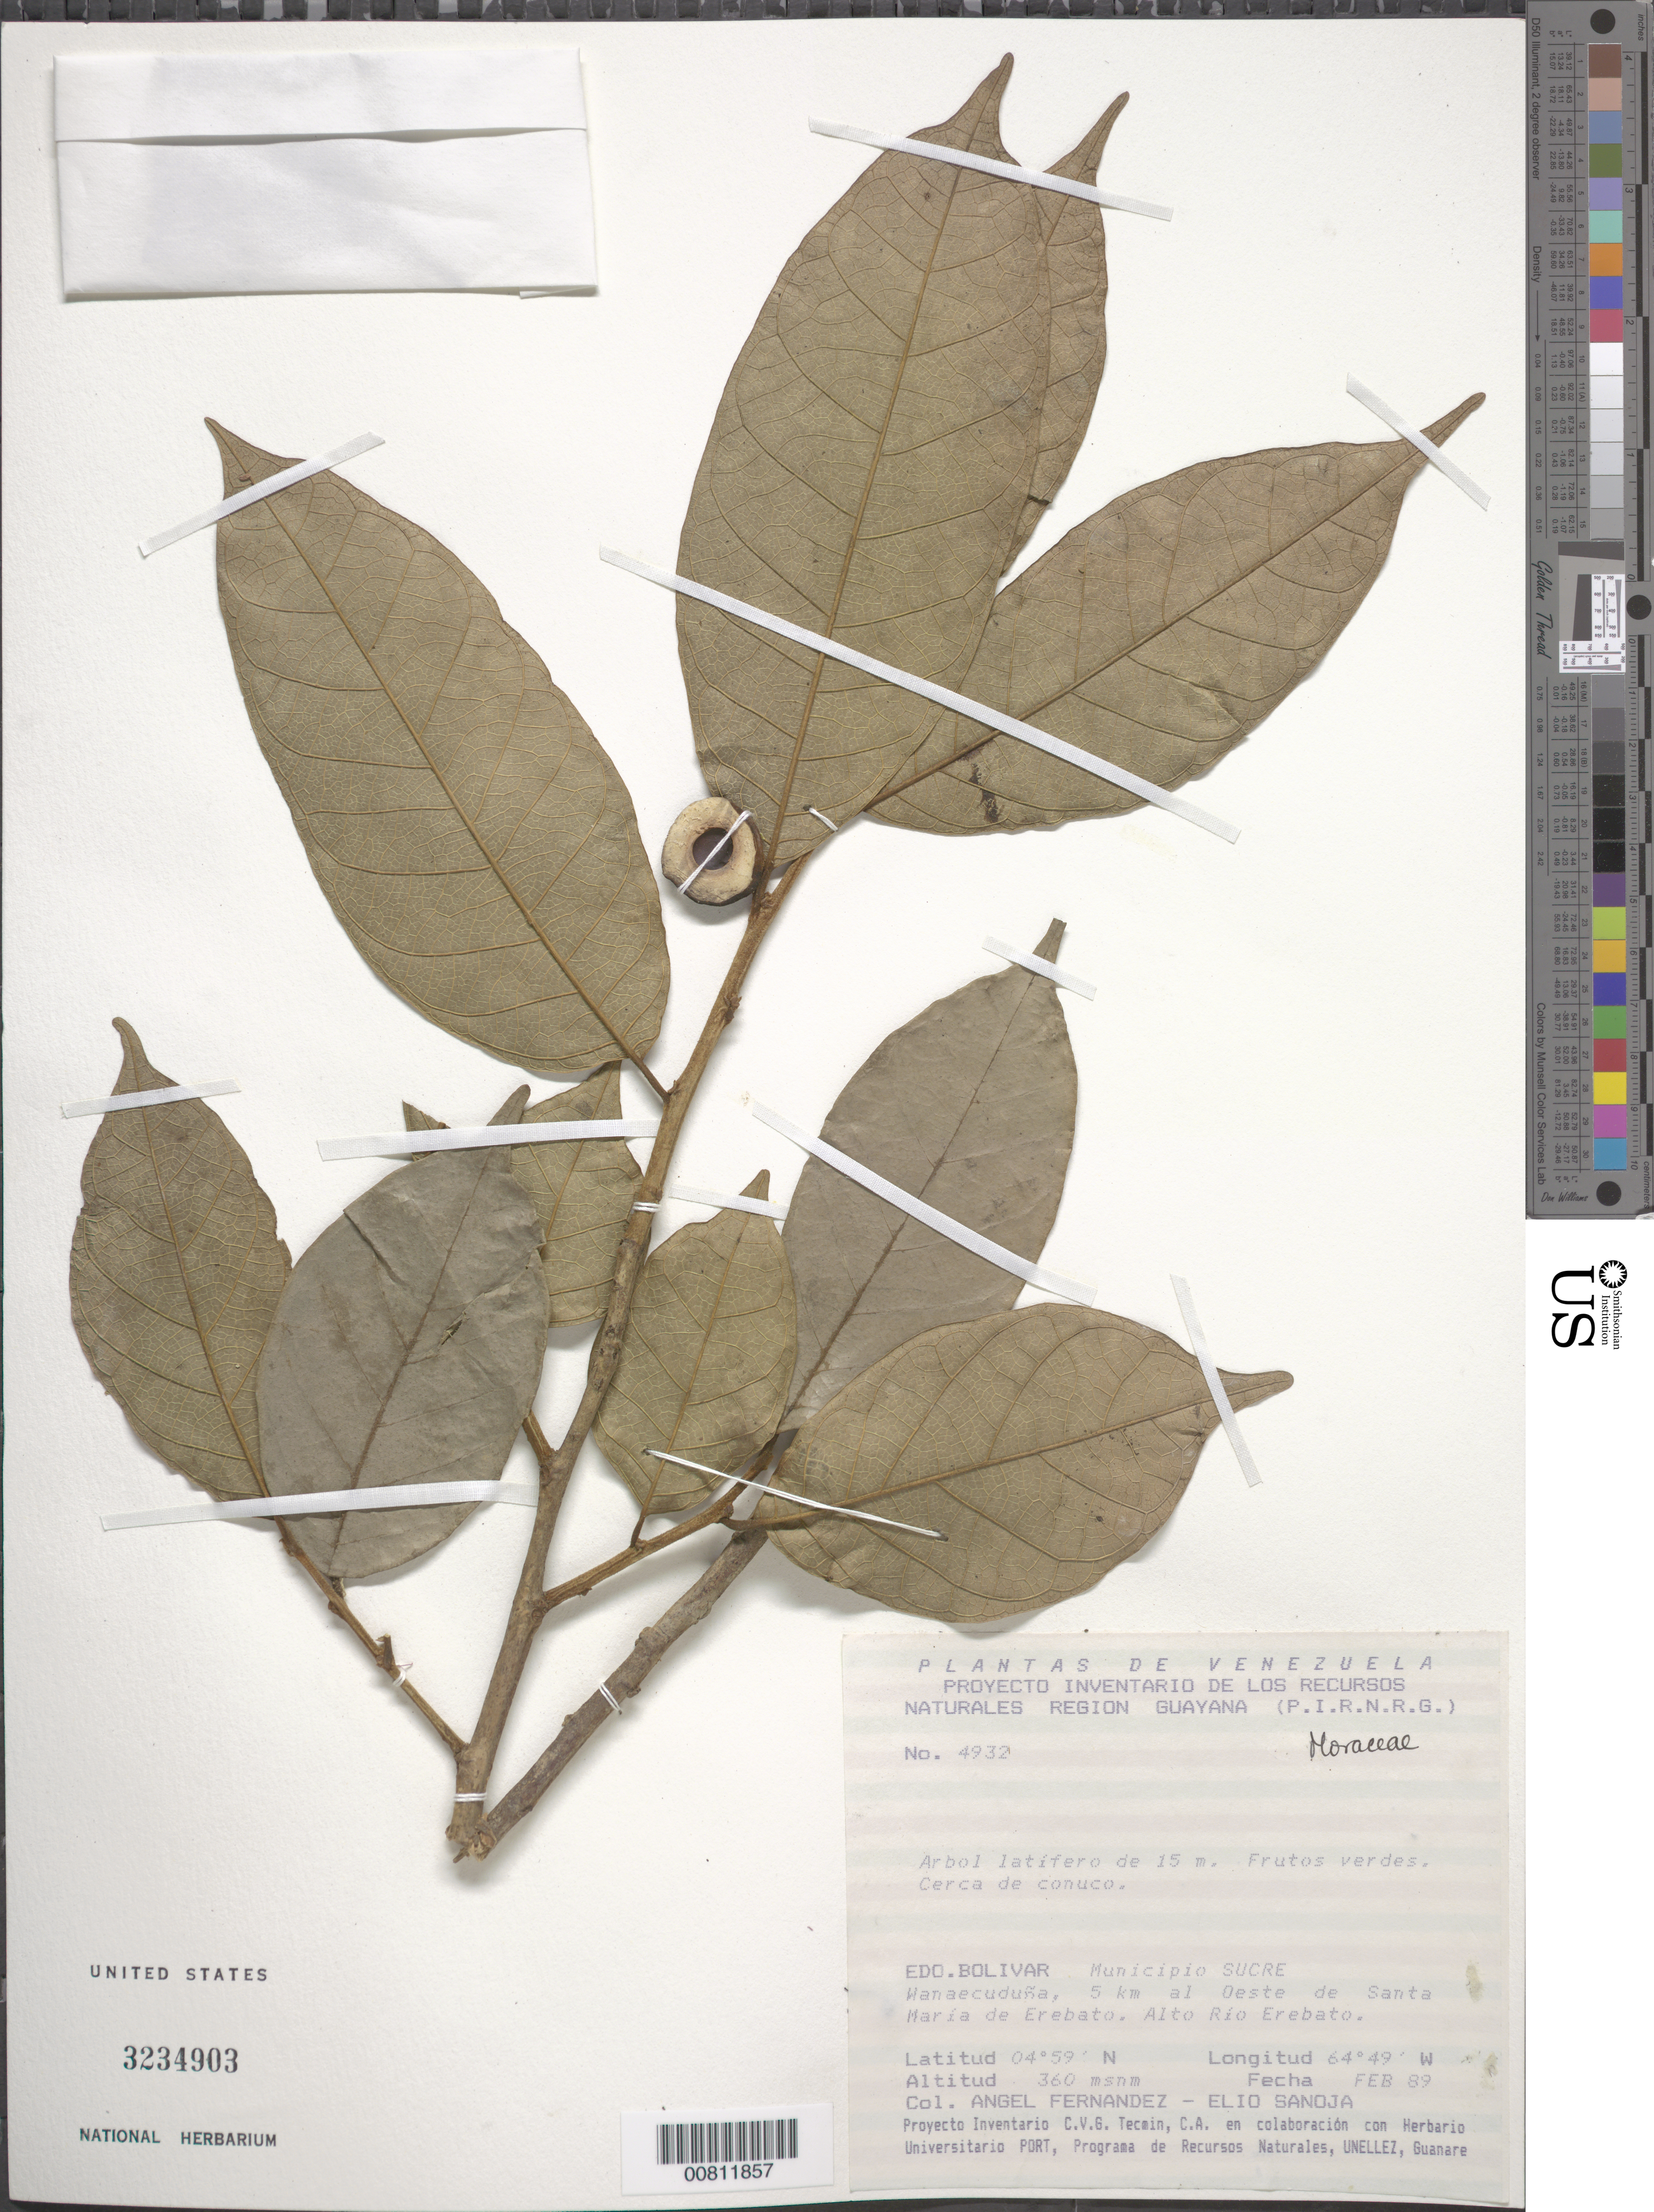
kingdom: Plantae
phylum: Tracheophyta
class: Magnoliopsida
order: Rosales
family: Moraceae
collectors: A. Fernández & E. Sanoja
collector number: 4932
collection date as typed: Feb-89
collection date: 1989-02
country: Venezuela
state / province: Bolívar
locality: Mun. Sucre, Wanaecuduña, 5 km W of Santa María de Erebato, Alto Río Erebato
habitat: Cerca de conuco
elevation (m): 360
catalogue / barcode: US 3234903